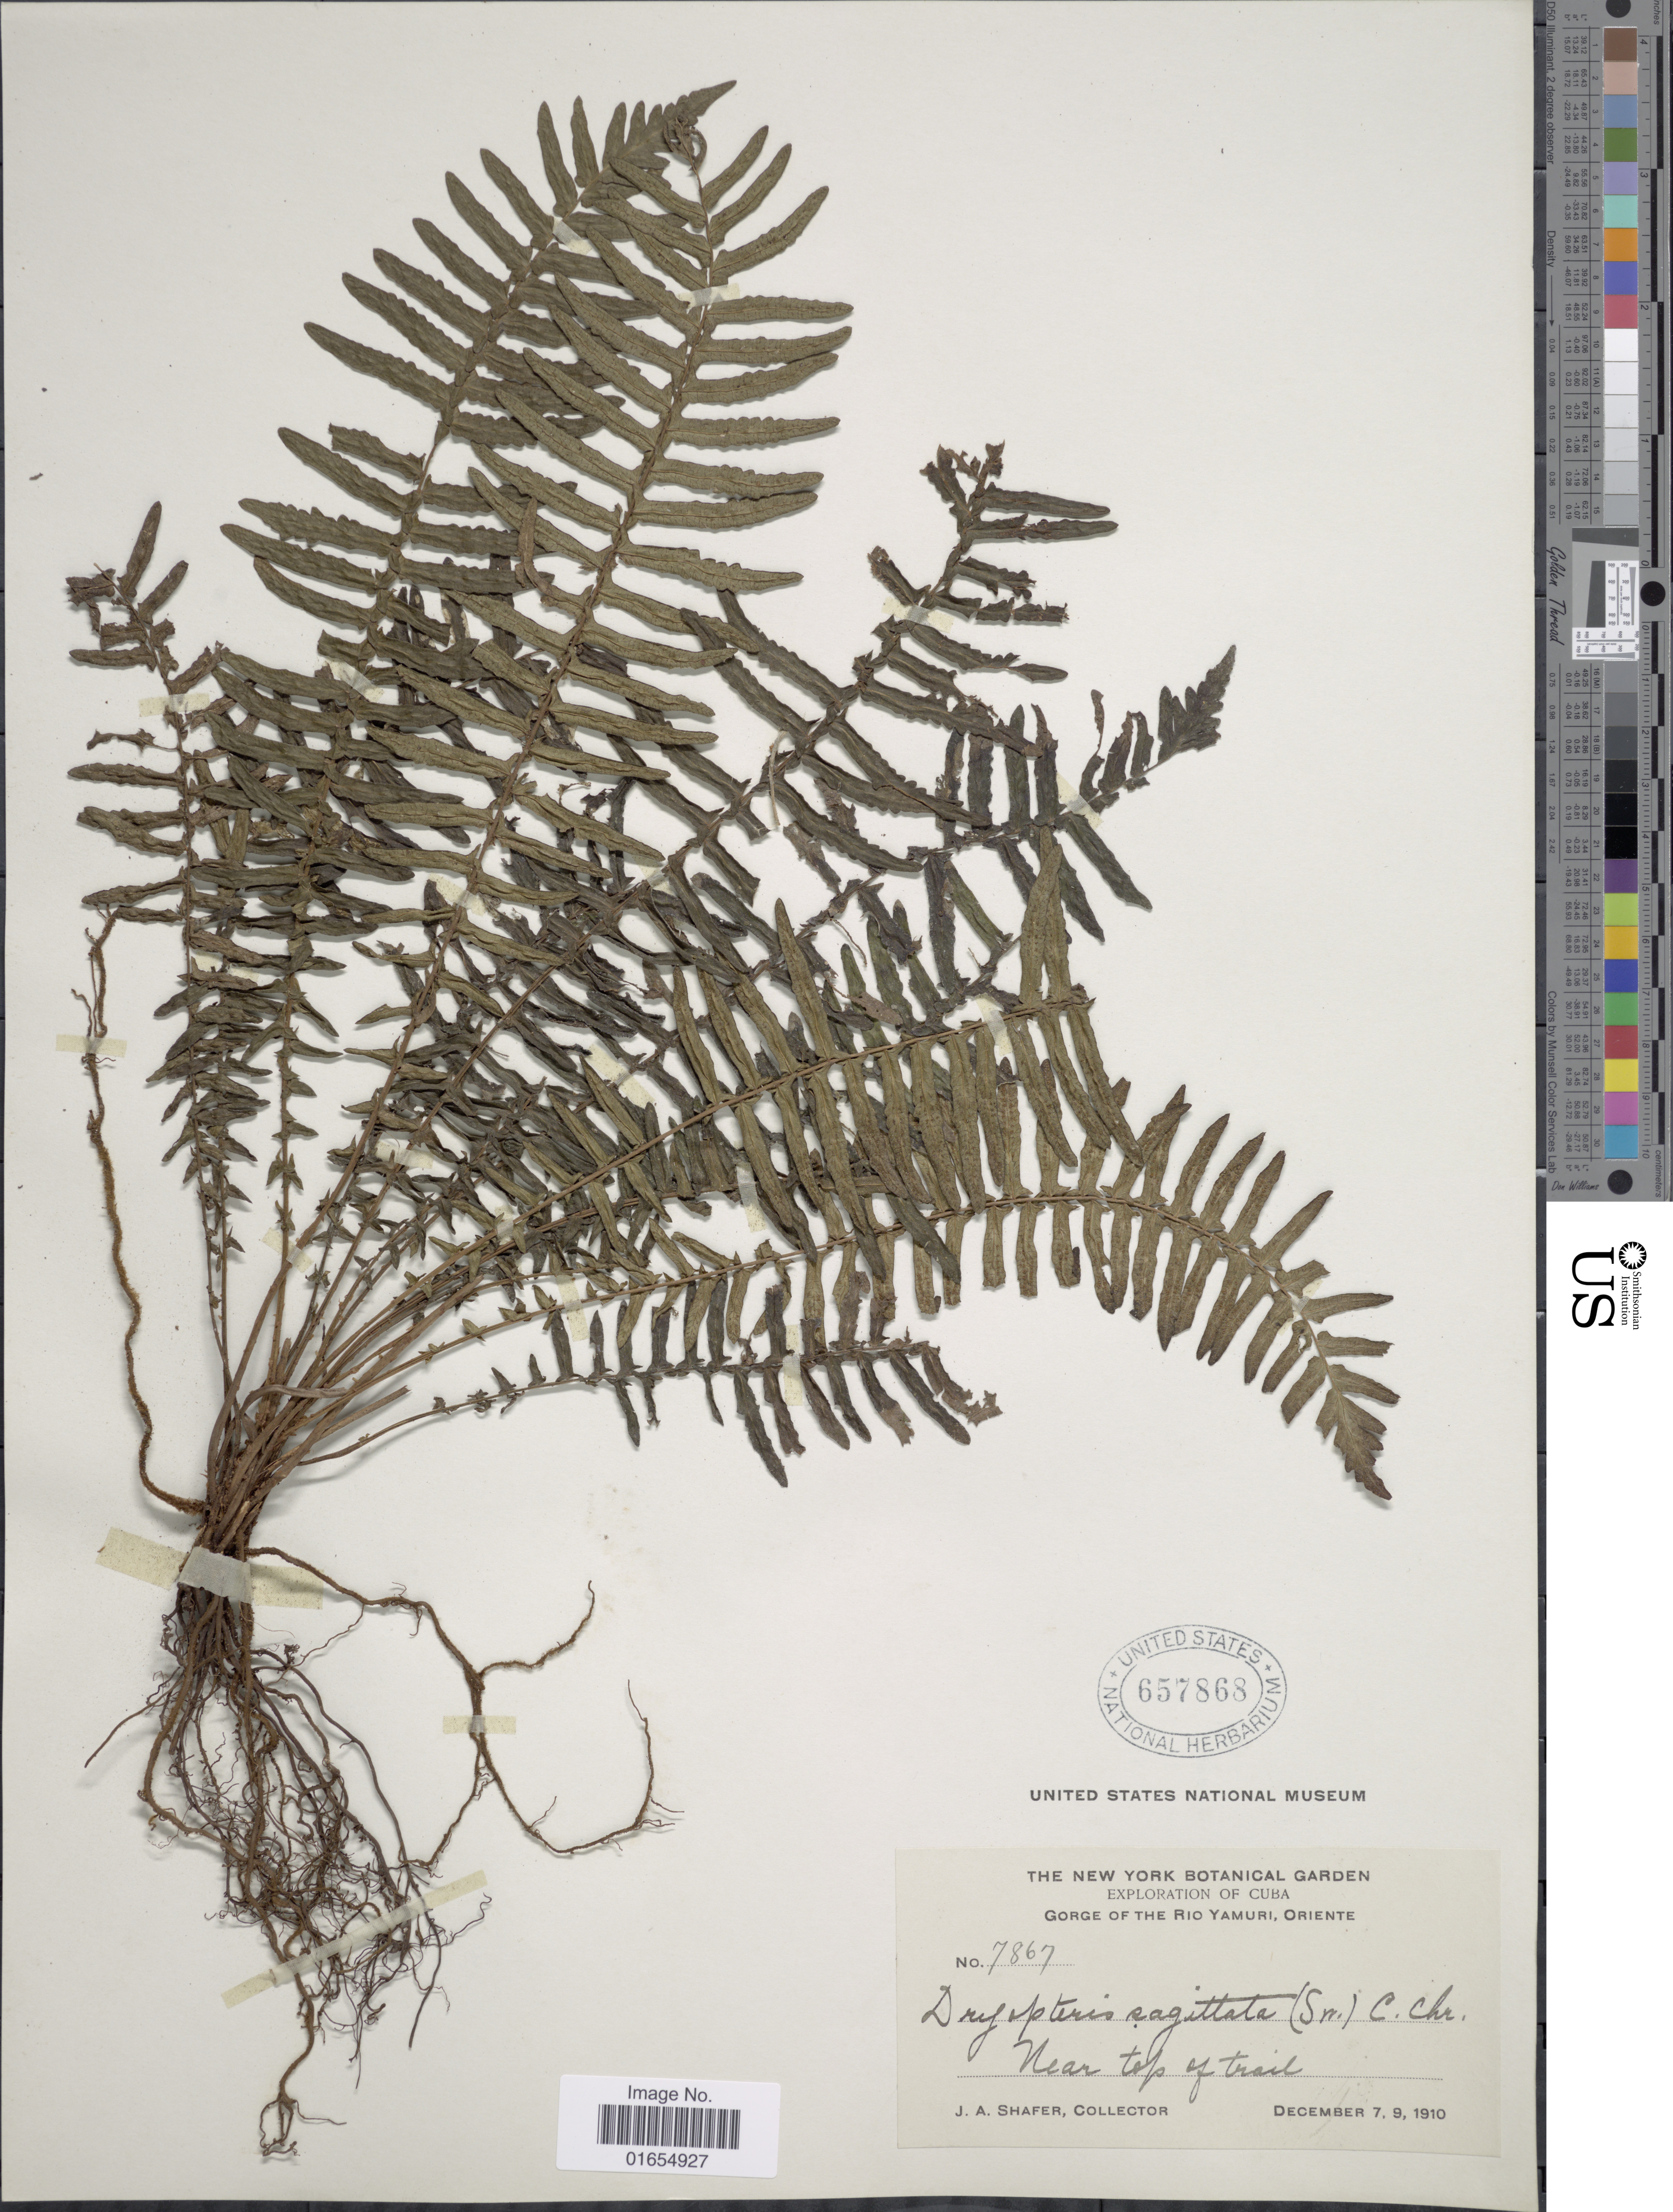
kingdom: Plantae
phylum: Tracheophyta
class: Polypodiopsida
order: Polypodiales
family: Thelypteridaceae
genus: Goniopteris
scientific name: Goniopteris sagittata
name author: (Sw.) Pic. Serm.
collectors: J. A. Shafer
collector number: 7867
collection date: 1910-12-07/1910-12-09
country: Cuba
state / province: Oriente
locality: Gorge of the Rio Yamuri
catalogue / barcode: US 657868